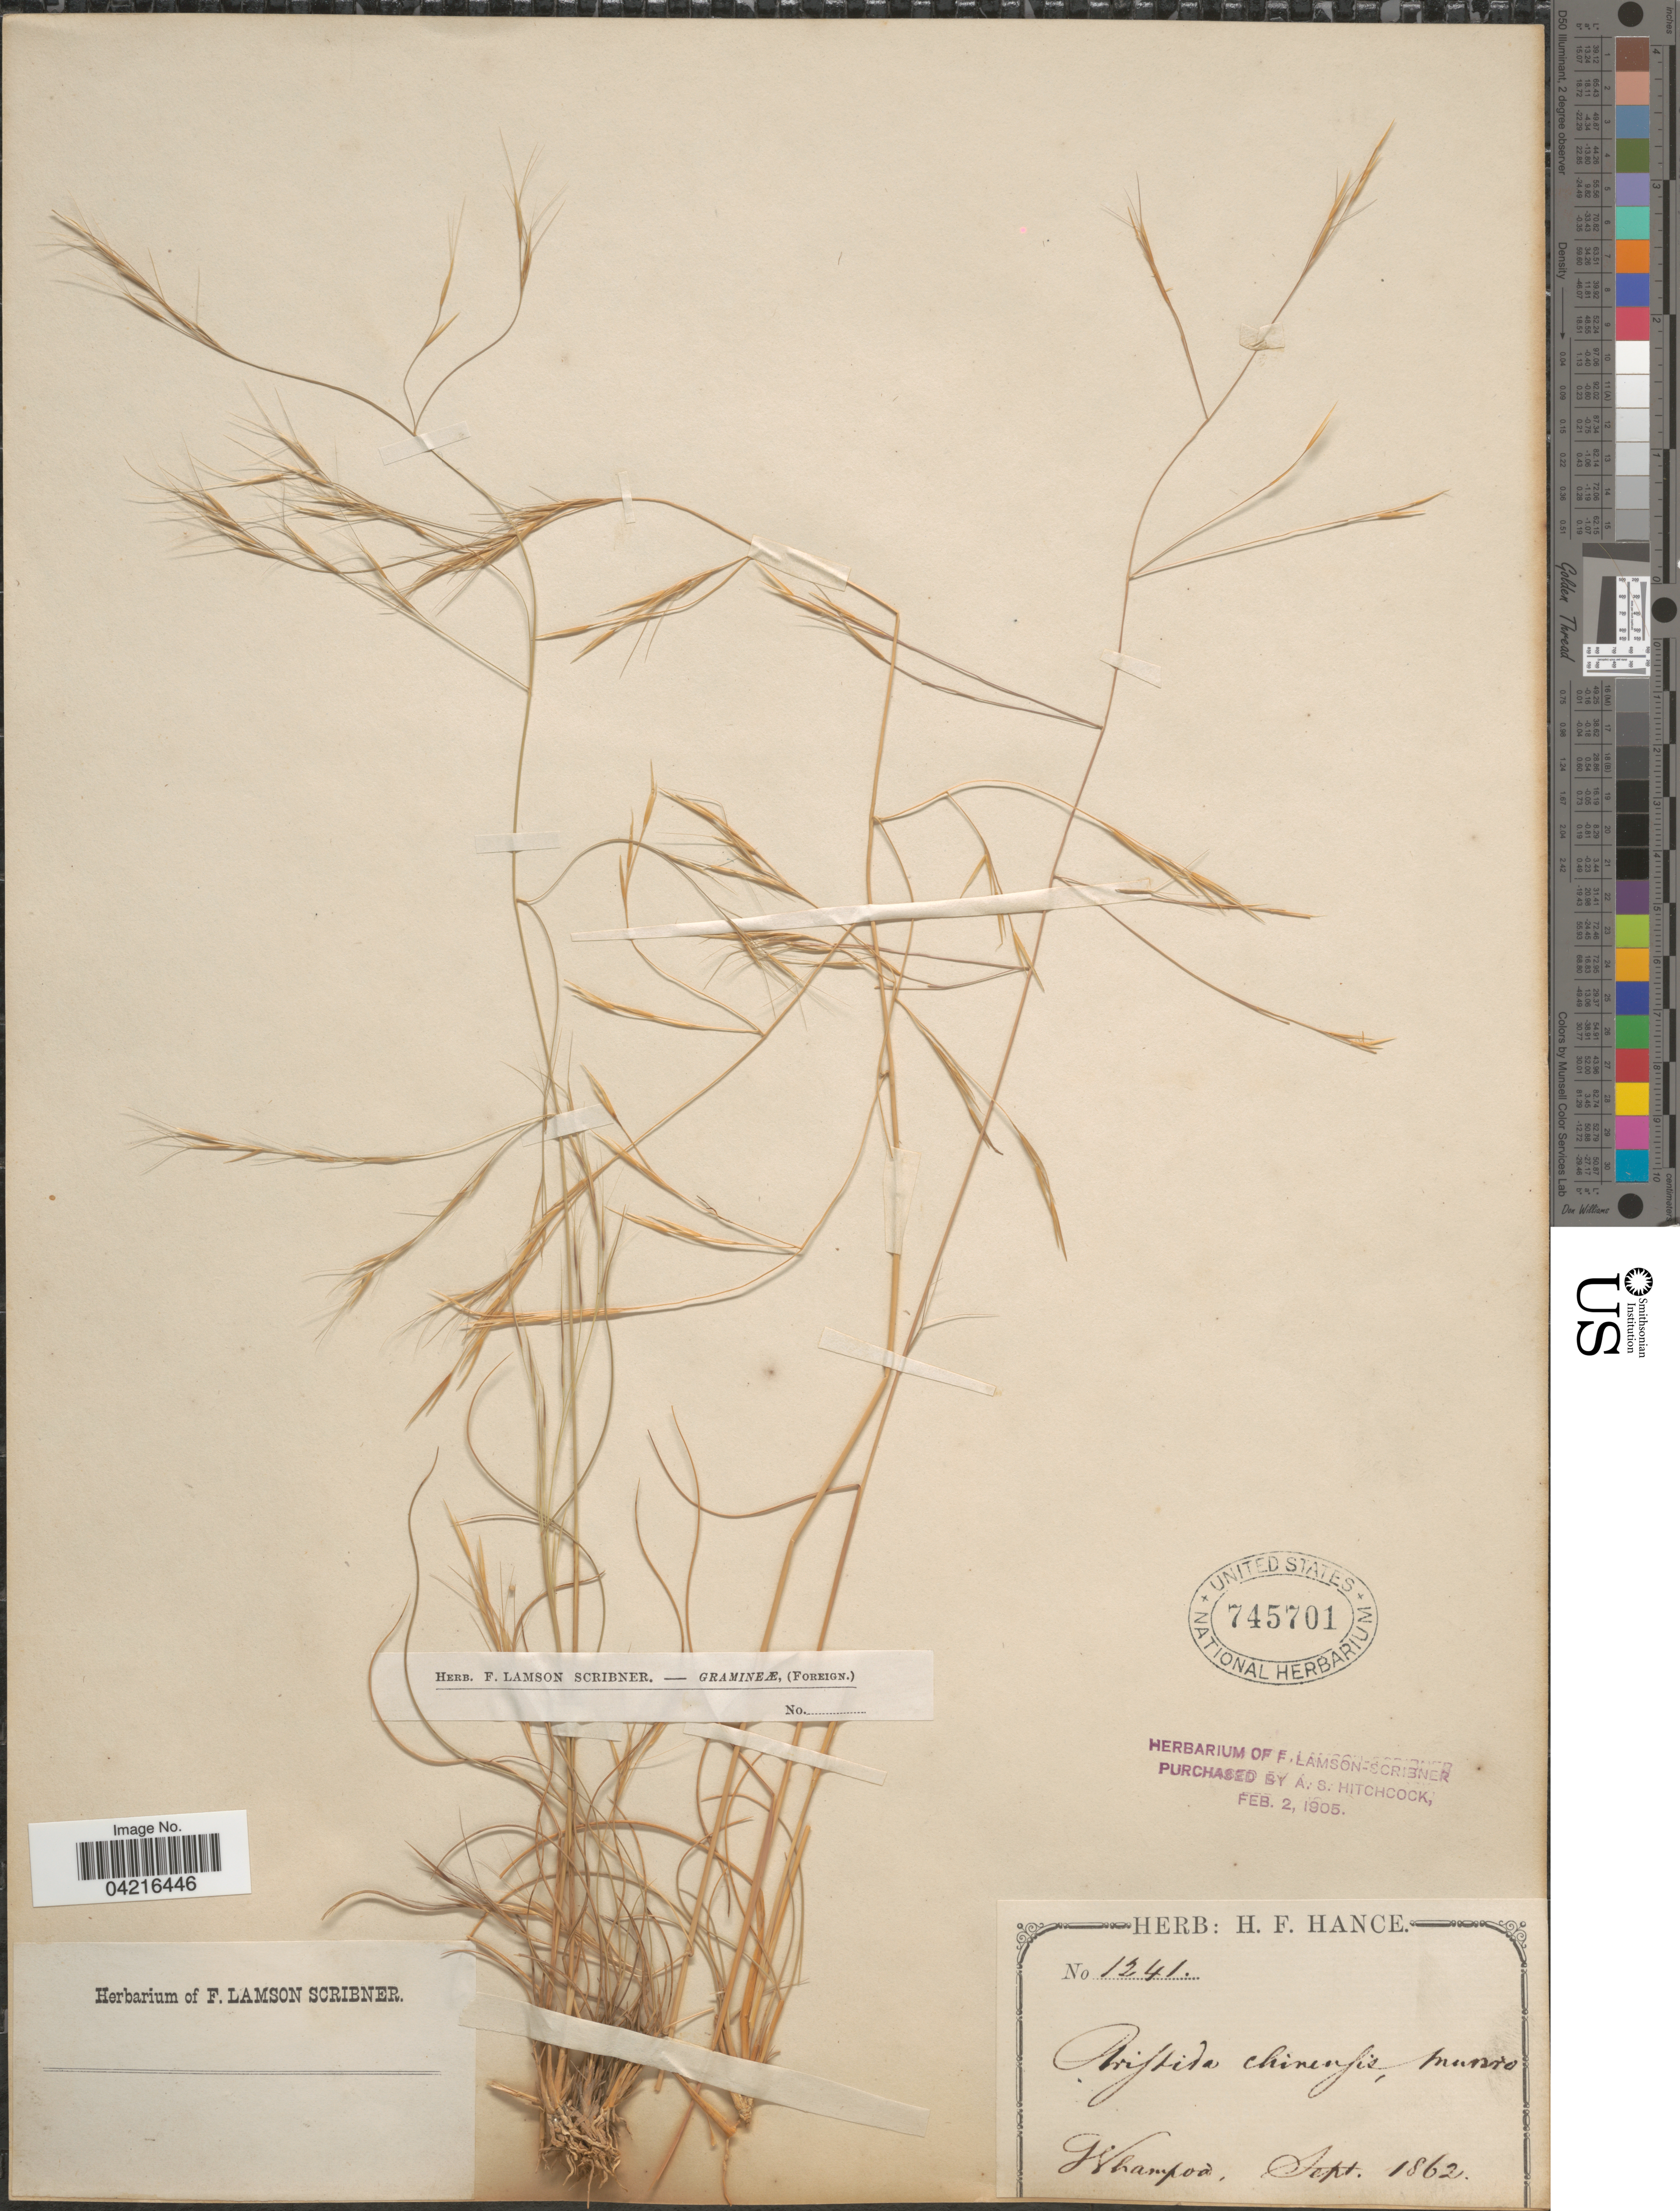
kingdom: Plantae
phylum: Tracheophyta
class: Liliopsida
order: Poales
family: Poaceae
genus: Aristida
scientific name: Aristida chinensis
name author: Munro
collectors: Ex herb. H. F. Hance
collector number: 1241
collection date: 1862-09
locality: Whampoa.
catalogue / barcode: US 745701